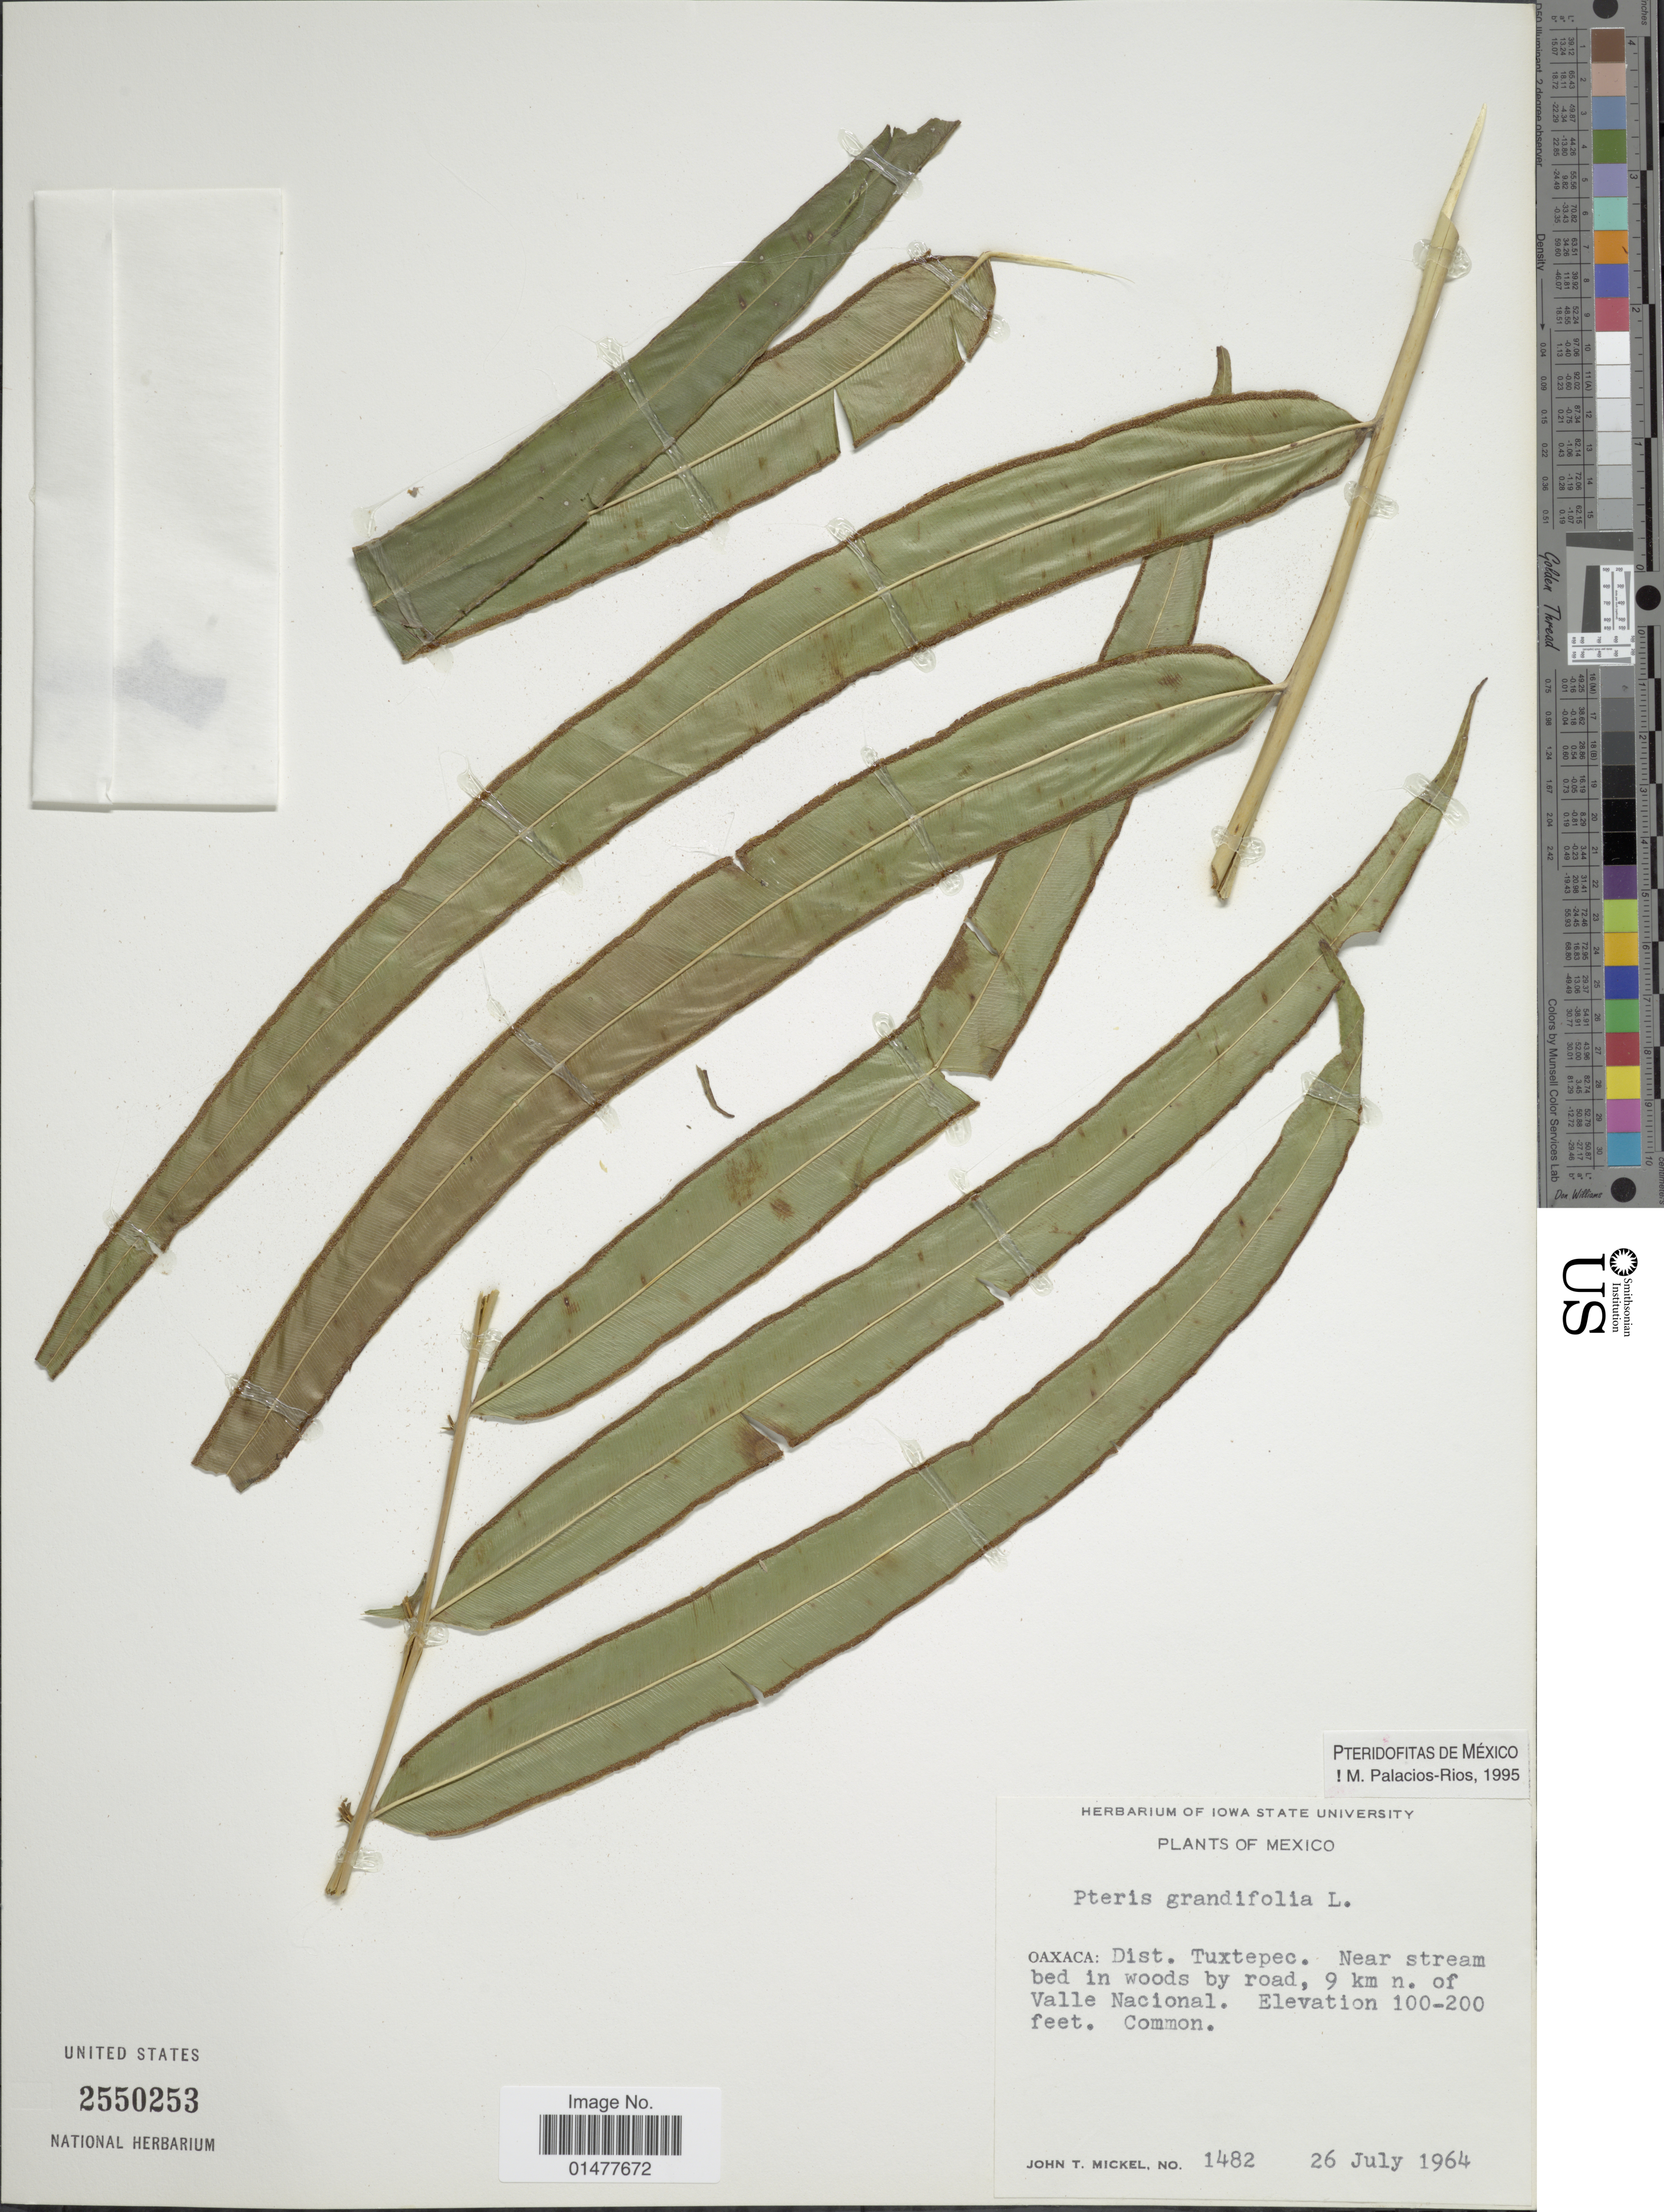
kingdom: Plantae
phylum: Tracheophyta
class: Polypodiopsida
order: Polypodiales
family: Pteridaceae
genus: Pteris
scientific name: Pteris grandifolia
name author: L.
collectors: J. T. Mickel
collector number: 1482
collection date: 1964-07-26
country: Mexico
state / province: Oaxaca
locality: Tuxtepec, near stream bed in woods by road, 9 km n. of Valle Nacional.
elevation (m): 30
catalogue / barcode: US 2550253